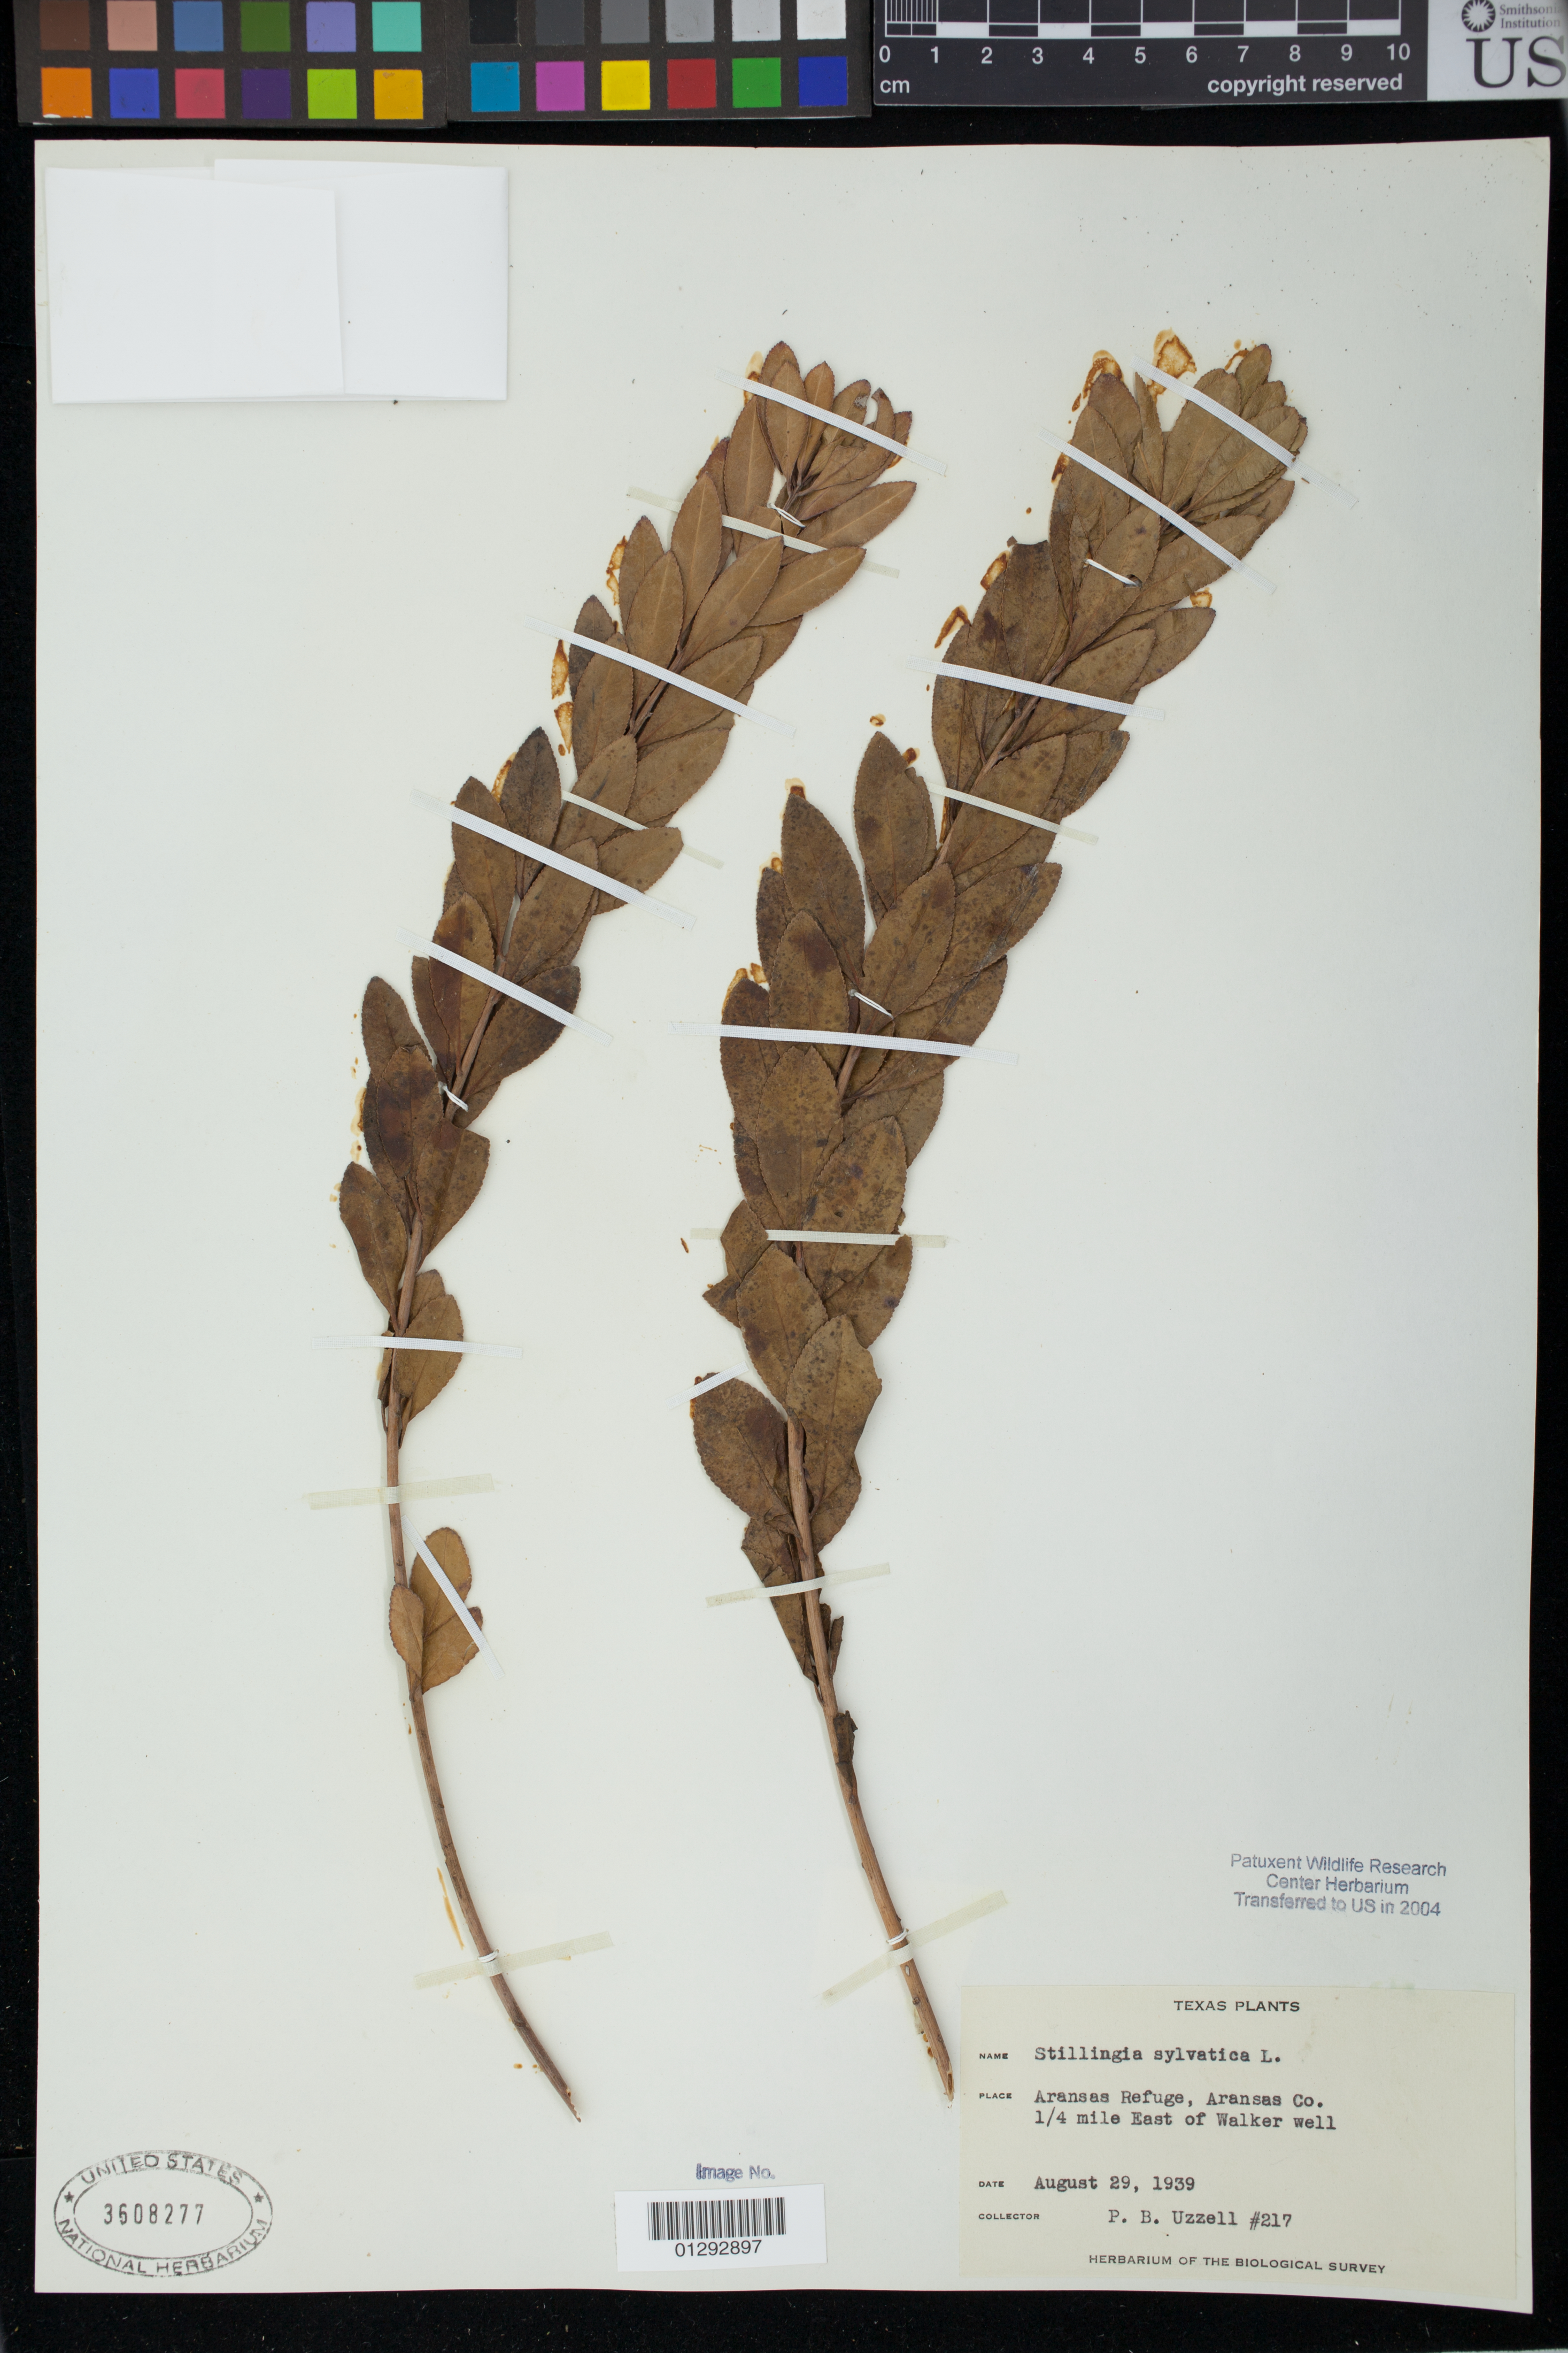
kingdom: Plantae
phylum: Tracheophyta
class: Magnoliopsida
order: Malpighiales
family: Euphorbiaceae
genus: Stillingia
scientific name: Stillingia sylvatica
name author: L.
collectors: P. Uzzell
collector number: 217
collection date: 1939-08-29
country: United States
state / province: Texas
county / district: Aransas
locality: Aransas Refuge, Aransas Co. 1/4 miles East of Walker well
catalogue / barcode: US 3608277